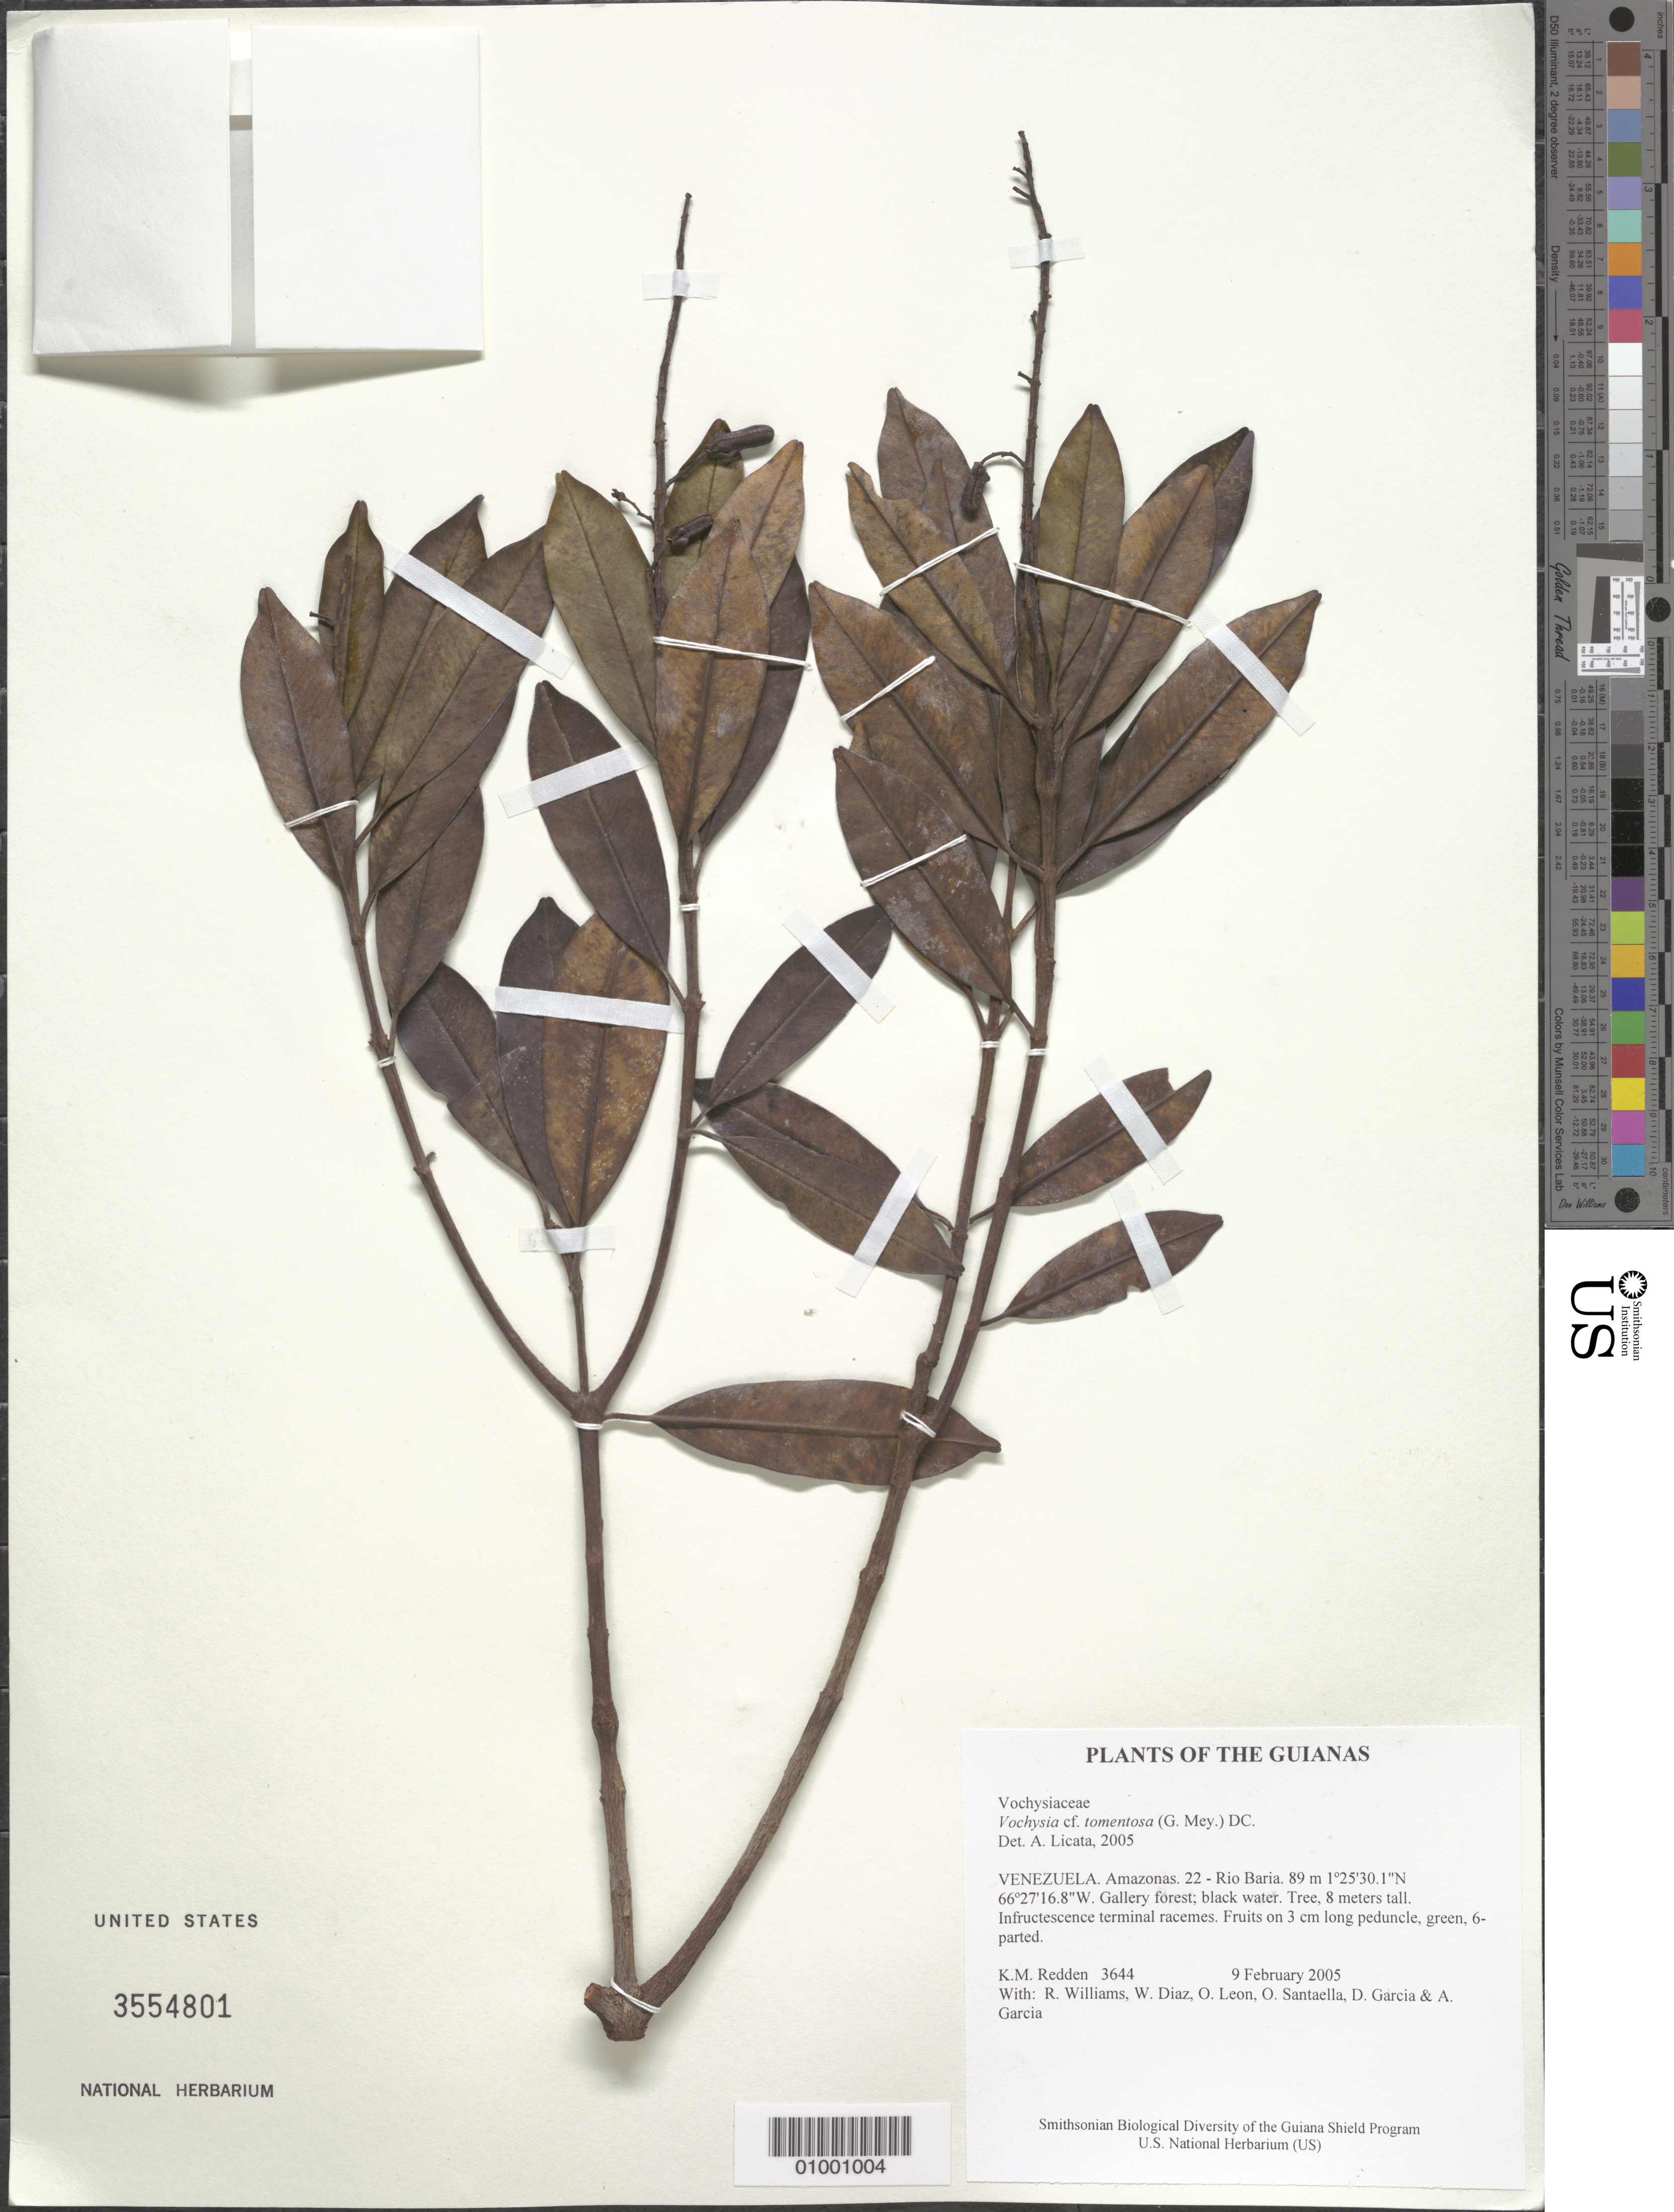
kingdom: Plantae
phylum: Tracheophyta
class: Magnoliopsida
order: Myrtales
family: Vochysiaceae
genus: Vochysia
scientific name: Vochysia tomentosa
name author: (G. Mey.) DC.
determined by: Licata, A., (PORT), Univ. Nac. Exp. de los Llanos Ezequiel Zamora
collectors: K. M. Redden, R. Williams, W. Díaz P., O. León, O. Santaella, D. Garcia & A. Garcia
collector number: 3644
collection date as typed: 9 February 2005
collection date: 2005-02-09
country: Venezuela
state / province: Amazonas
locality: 22 - Rio Baria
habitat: Gallery forest; black water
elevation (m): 89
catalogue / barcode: US 3554801